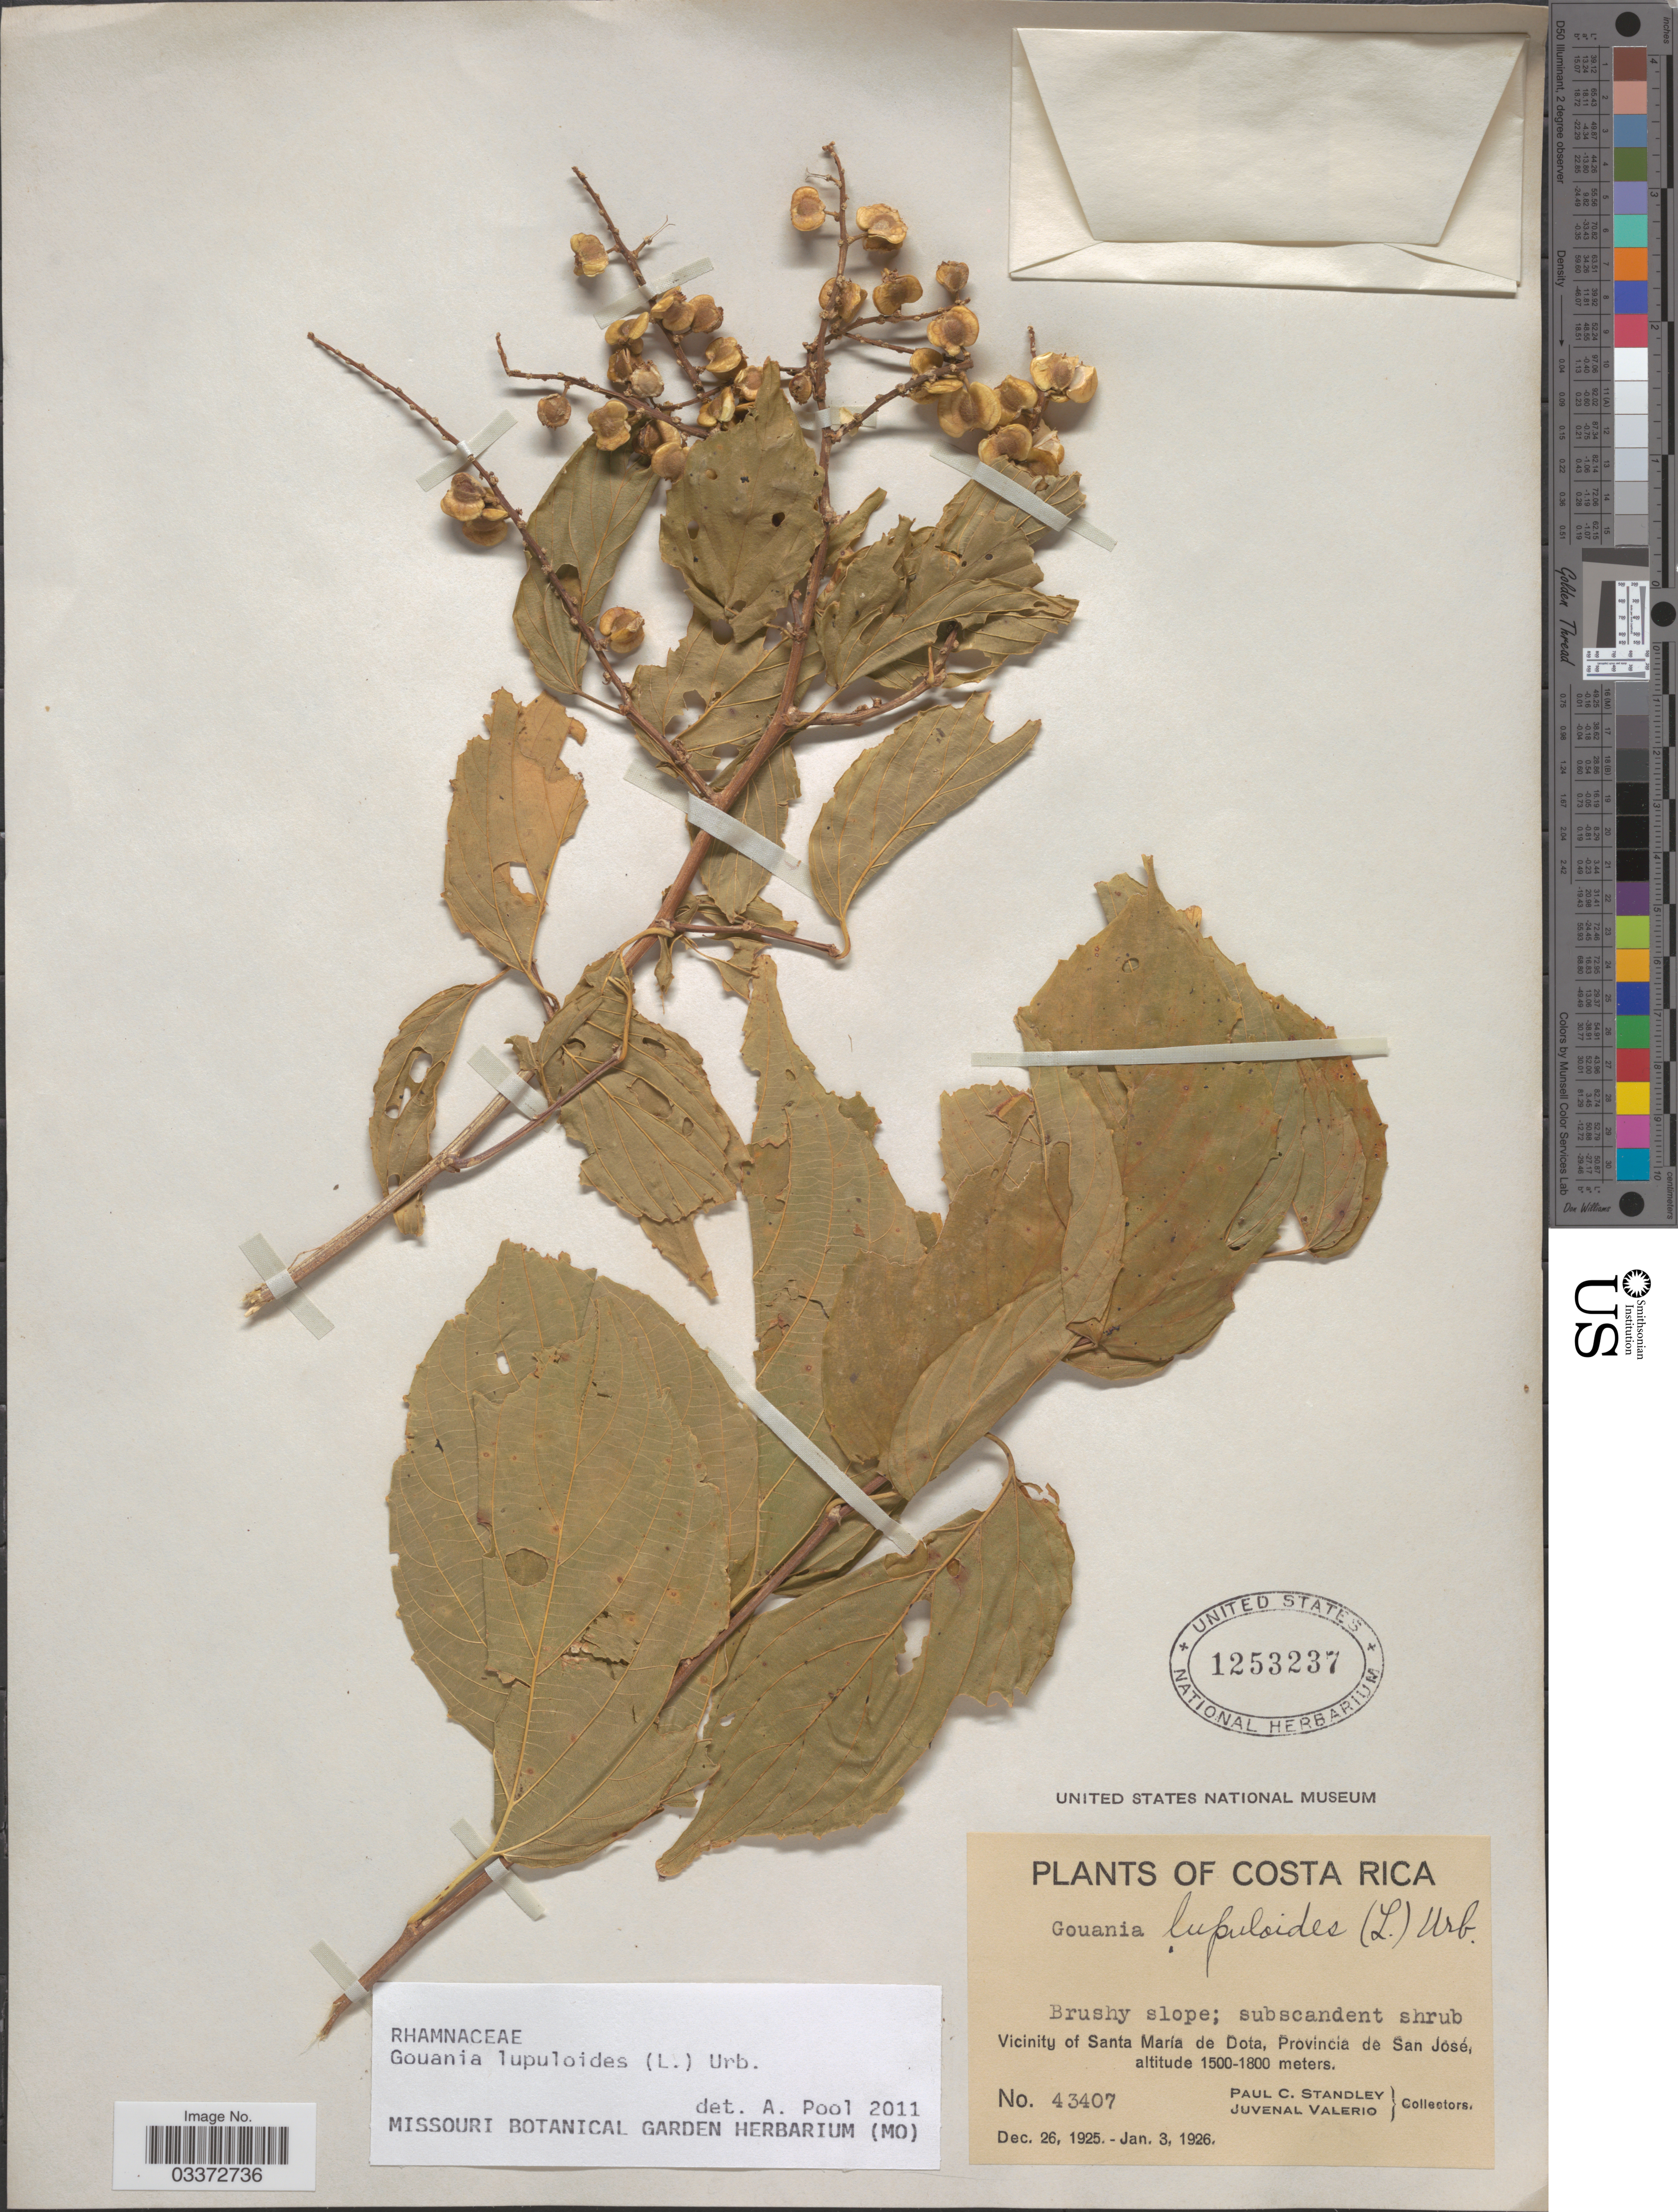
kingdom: Plantae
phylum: Tracheophyta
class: Magnoliopsida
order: Rosales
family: Rhamnaceae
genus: Gouania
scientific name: Gouania lupuloides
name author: (L.) Urb.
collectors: P. C. Standley & J. Valerio R.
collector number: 43407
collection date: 1925-12-26/1926-01-03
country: Costa Rica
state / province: San José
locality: Vicinity of Santa María de Dota.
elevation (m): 1500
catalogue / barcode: US 1253237